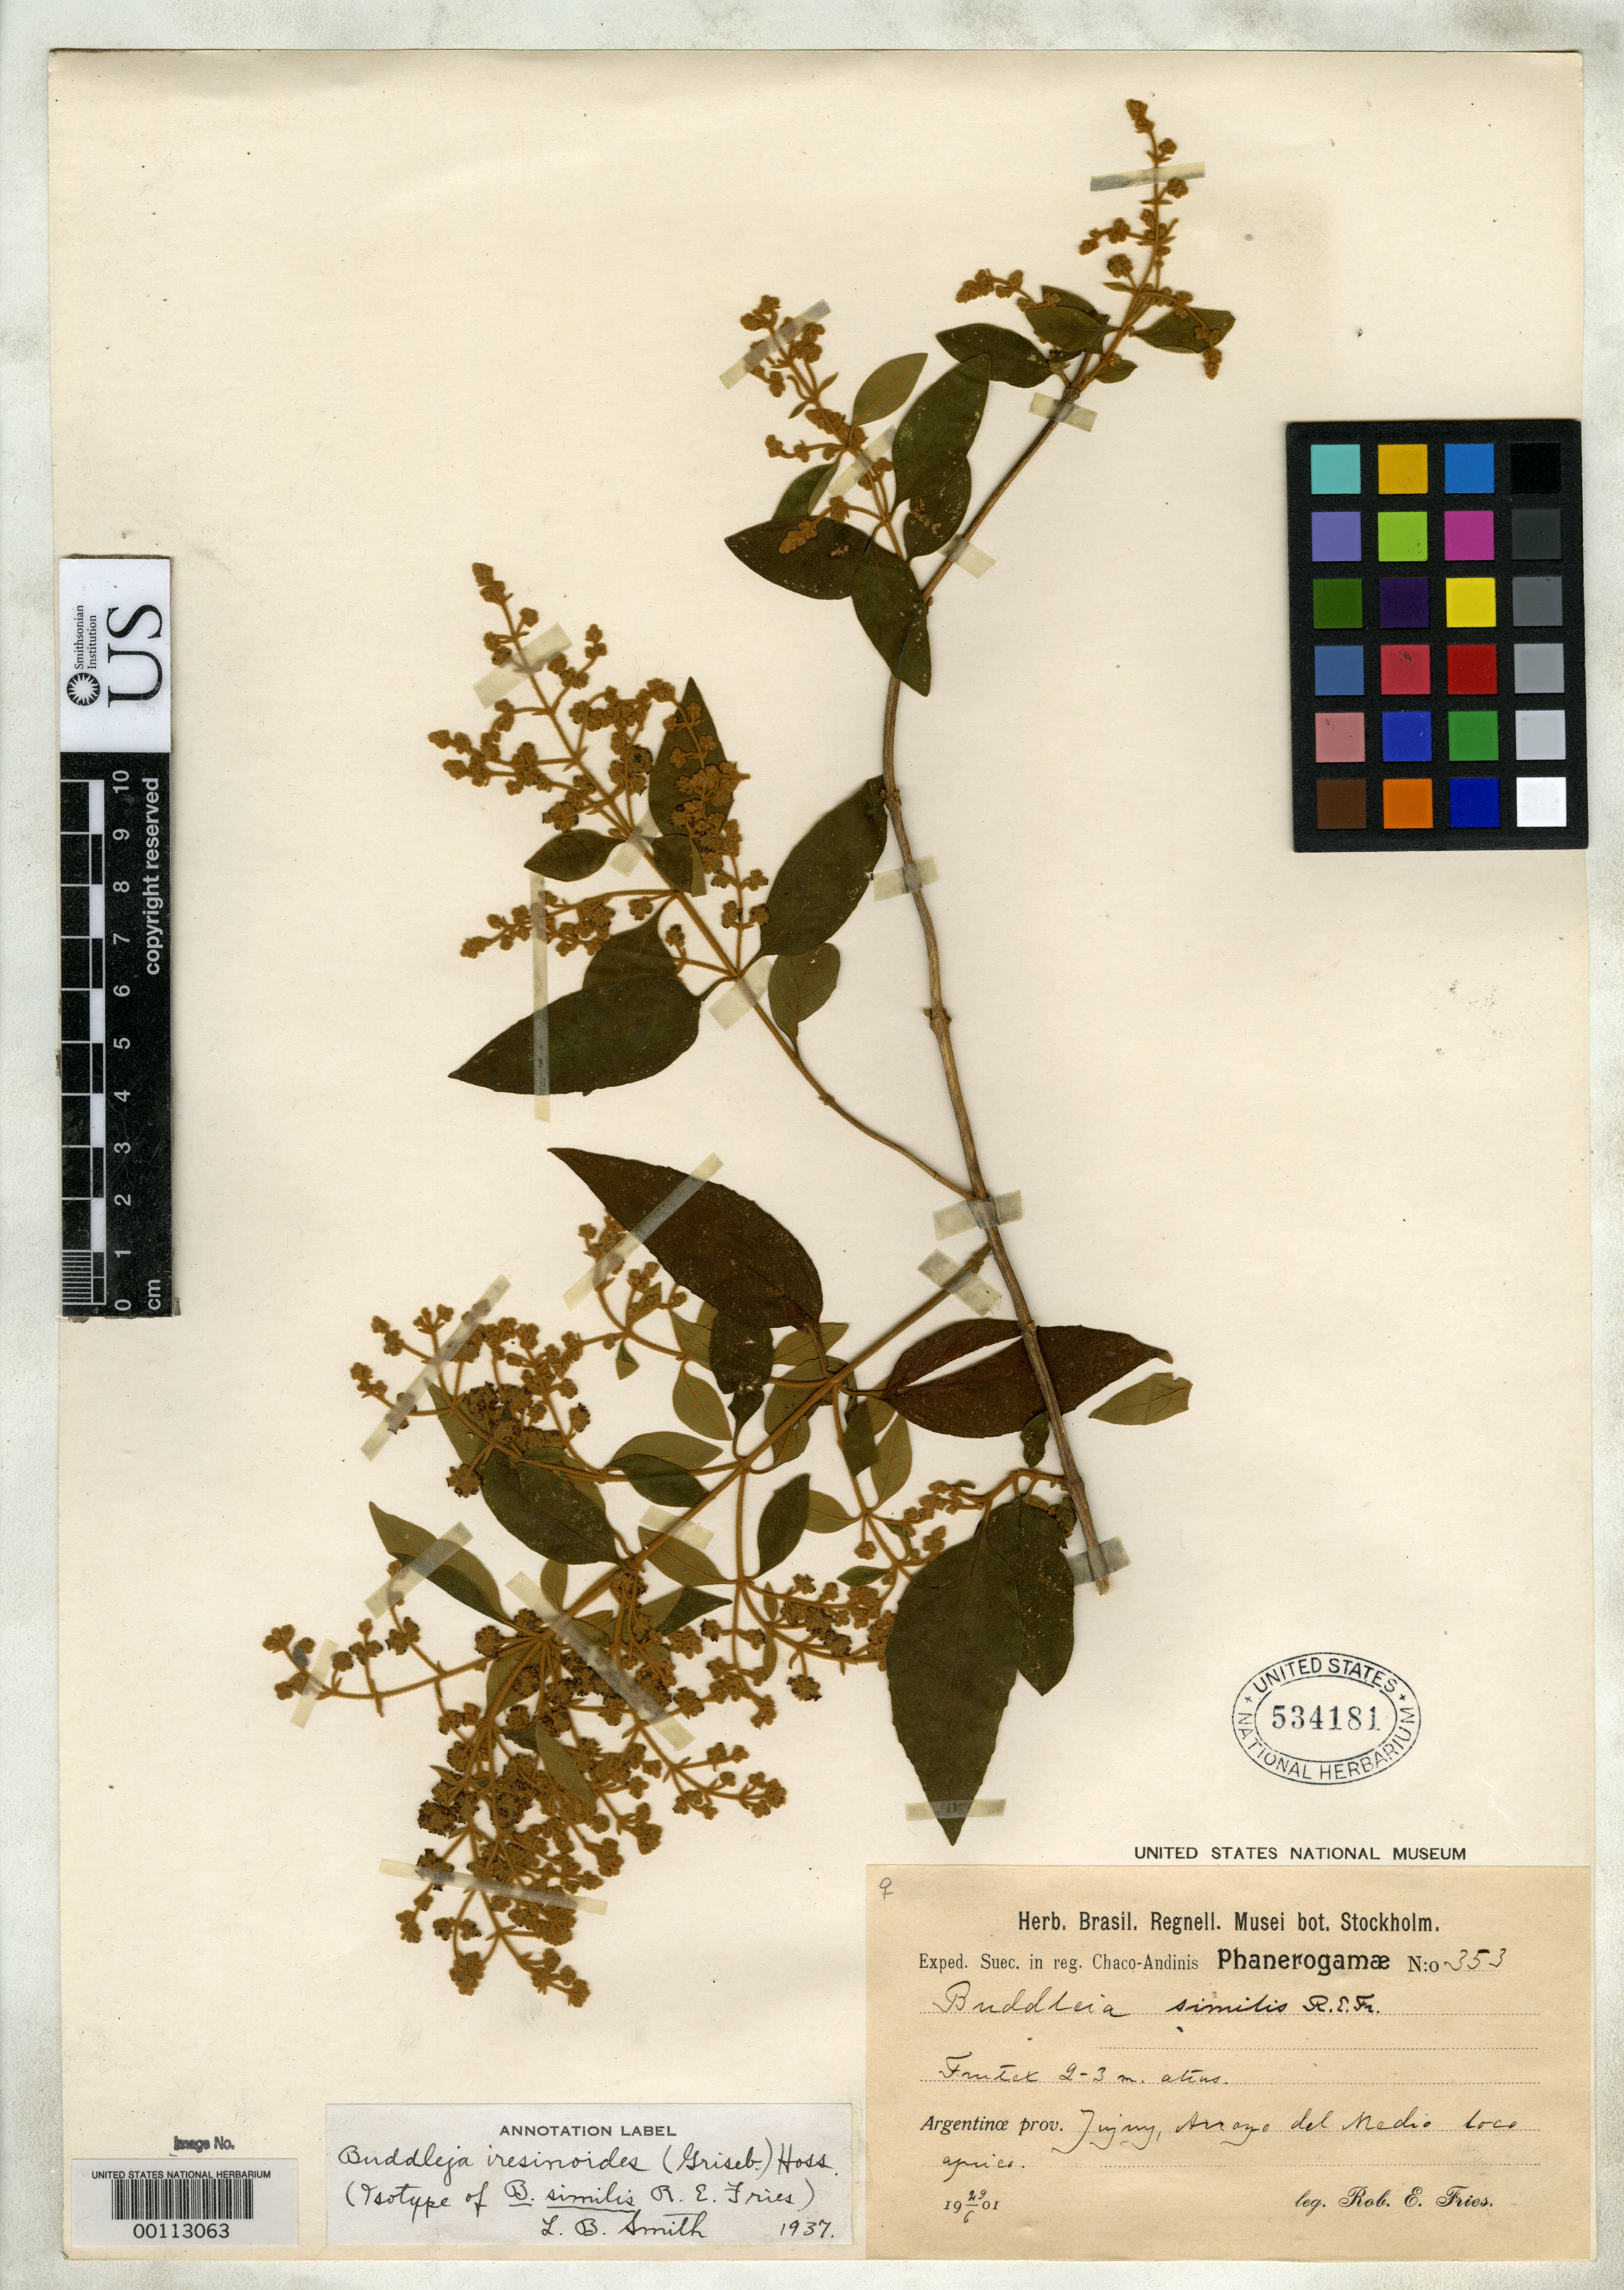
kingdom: Plantae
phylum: Tracheophyta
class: Magnoliopsida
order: Lamiales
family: Scrophulariaceae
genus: Buddleja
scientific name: Buddleja similis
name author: R.E. Fr.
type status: Isotype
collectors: R. E. Fries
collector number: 353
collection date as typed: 29 Jun 1901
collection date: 1901-06-29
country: Argentina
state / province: Jujuy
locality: Arroyo del Medio.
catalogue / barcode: US 534181